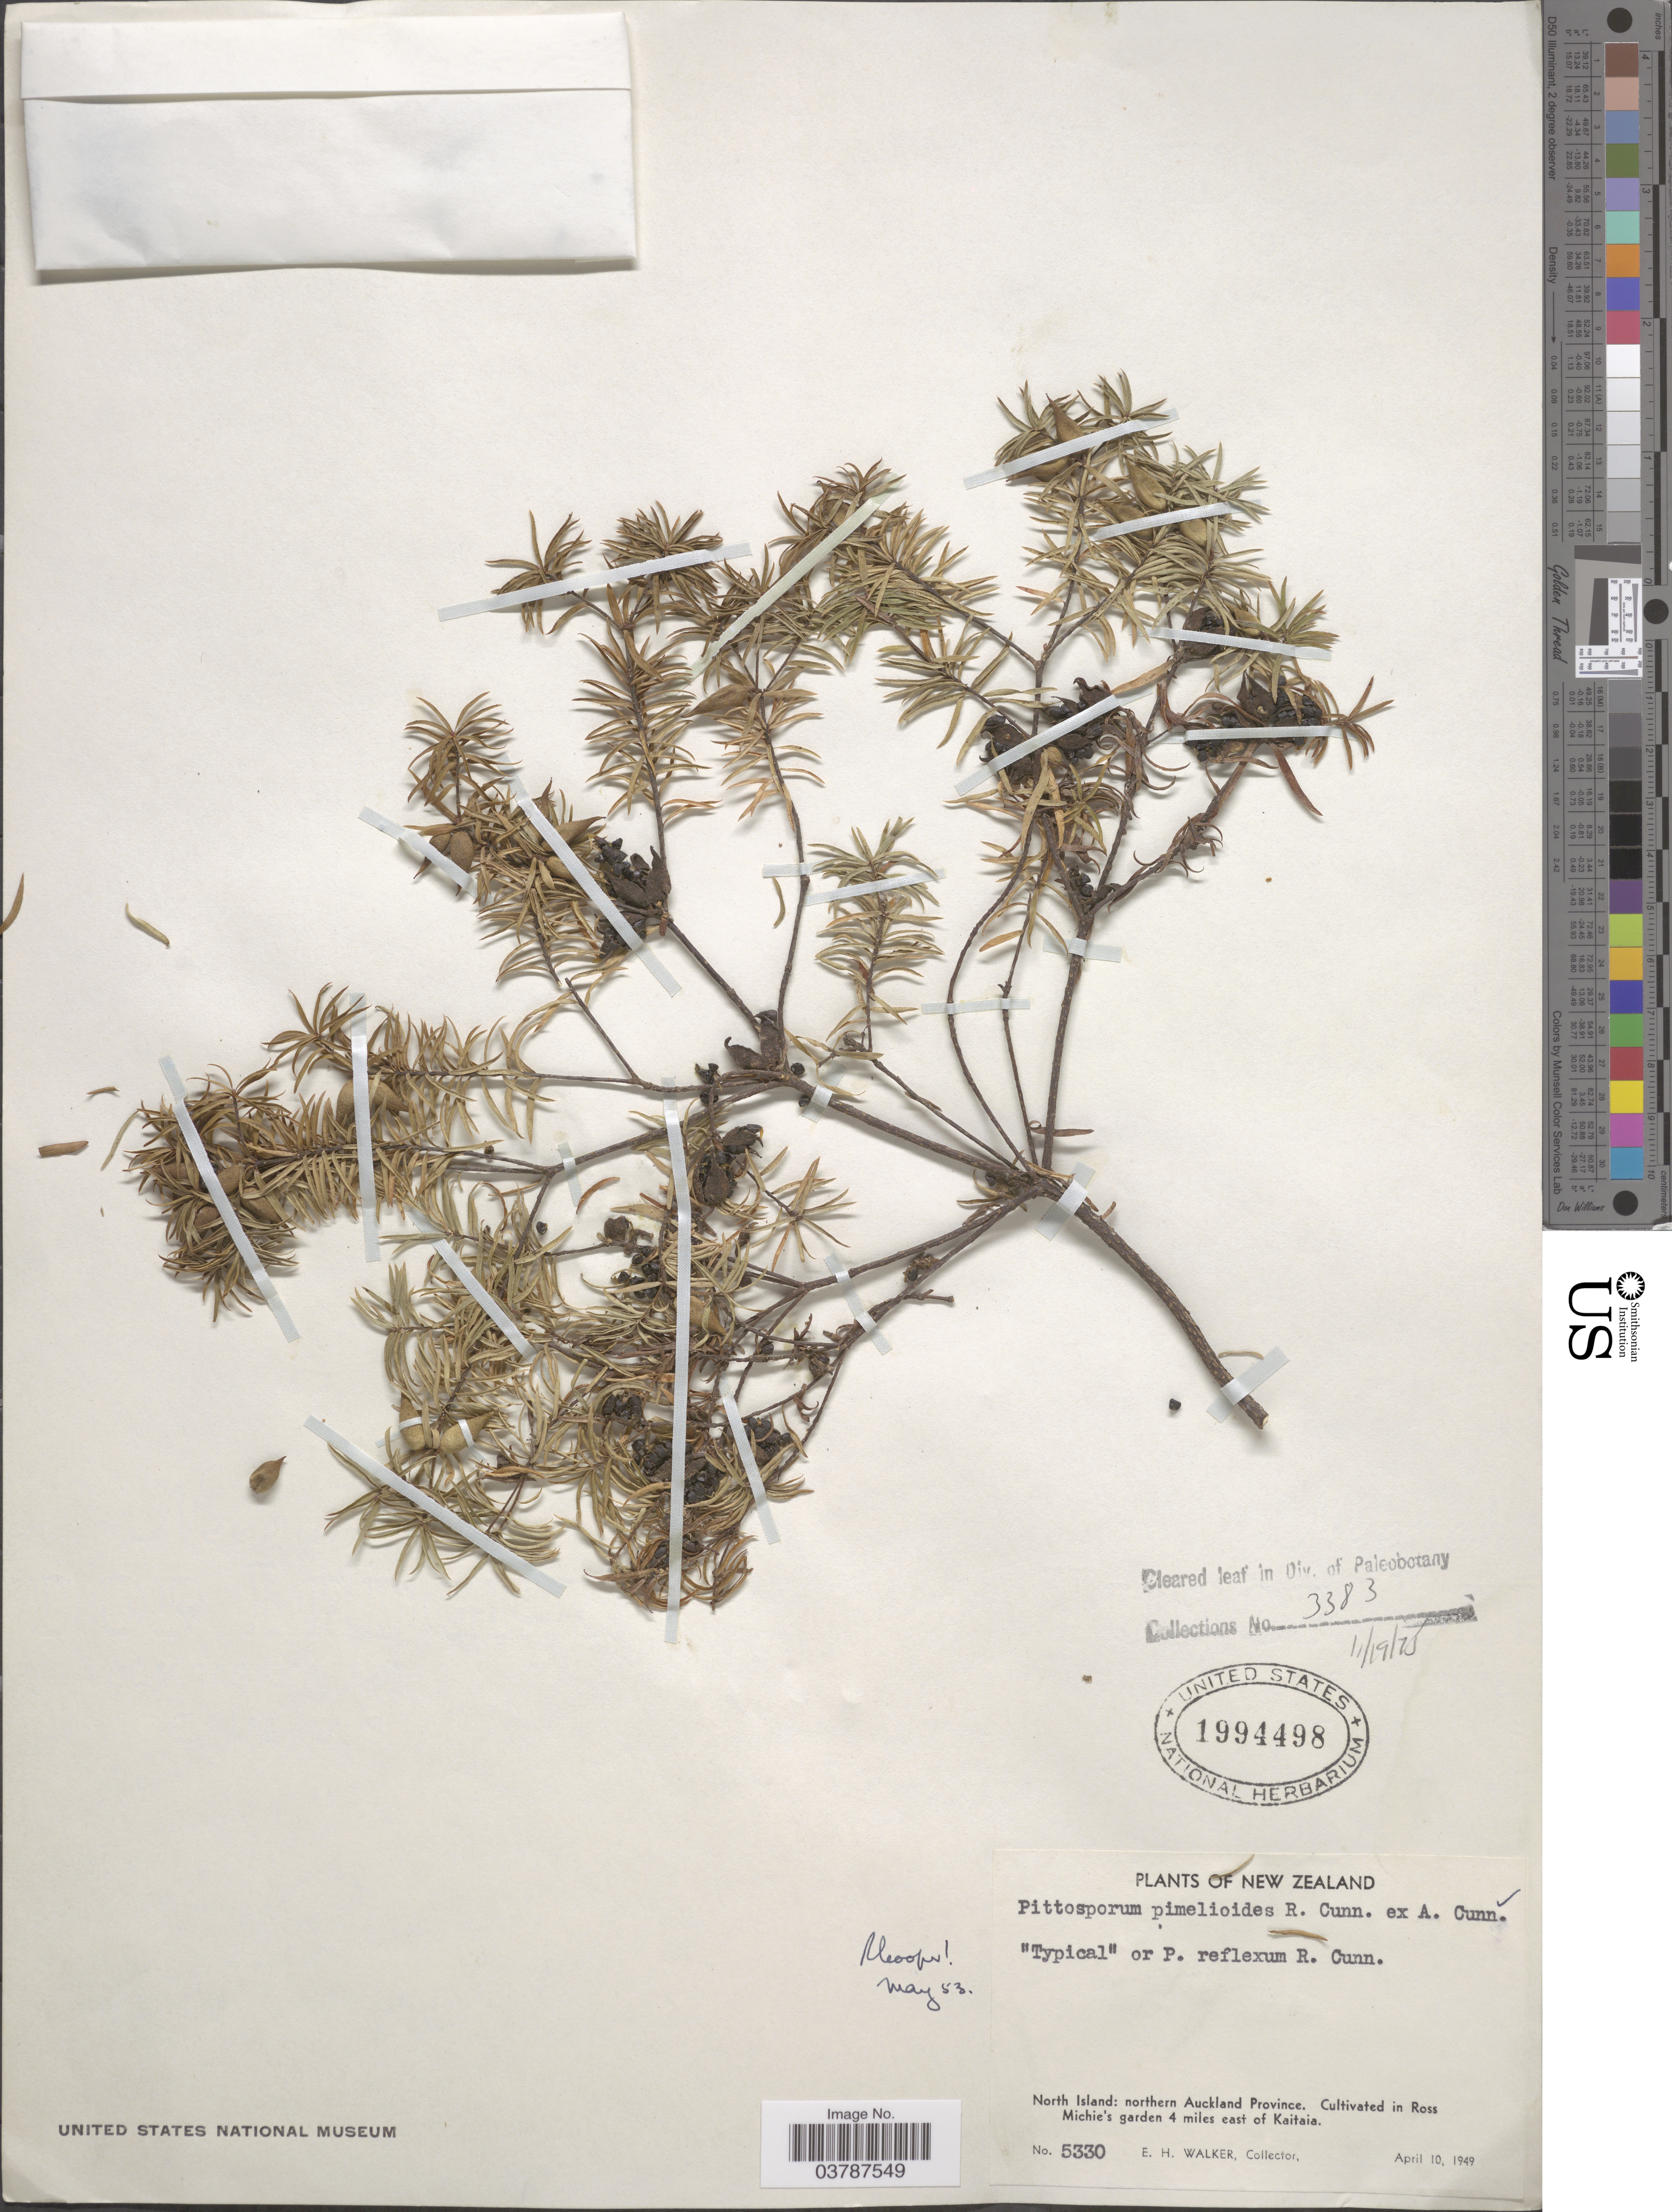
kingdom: Plantae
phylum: Tracheophyta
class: Magnoliopsida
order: Apiales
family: Pittosporaceae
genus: Pittosporum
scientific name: Pittosporum pimeleoides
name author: R. Cunn. ex A. Cunn.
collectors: E. H. Walker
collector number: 5330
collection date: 1949-04-10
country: New Zealand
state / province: Auckland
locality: North Island: northern Auckland Province. In Ross Michie's garden 4 miles east of Kaitaia.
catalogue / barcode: US 1994498